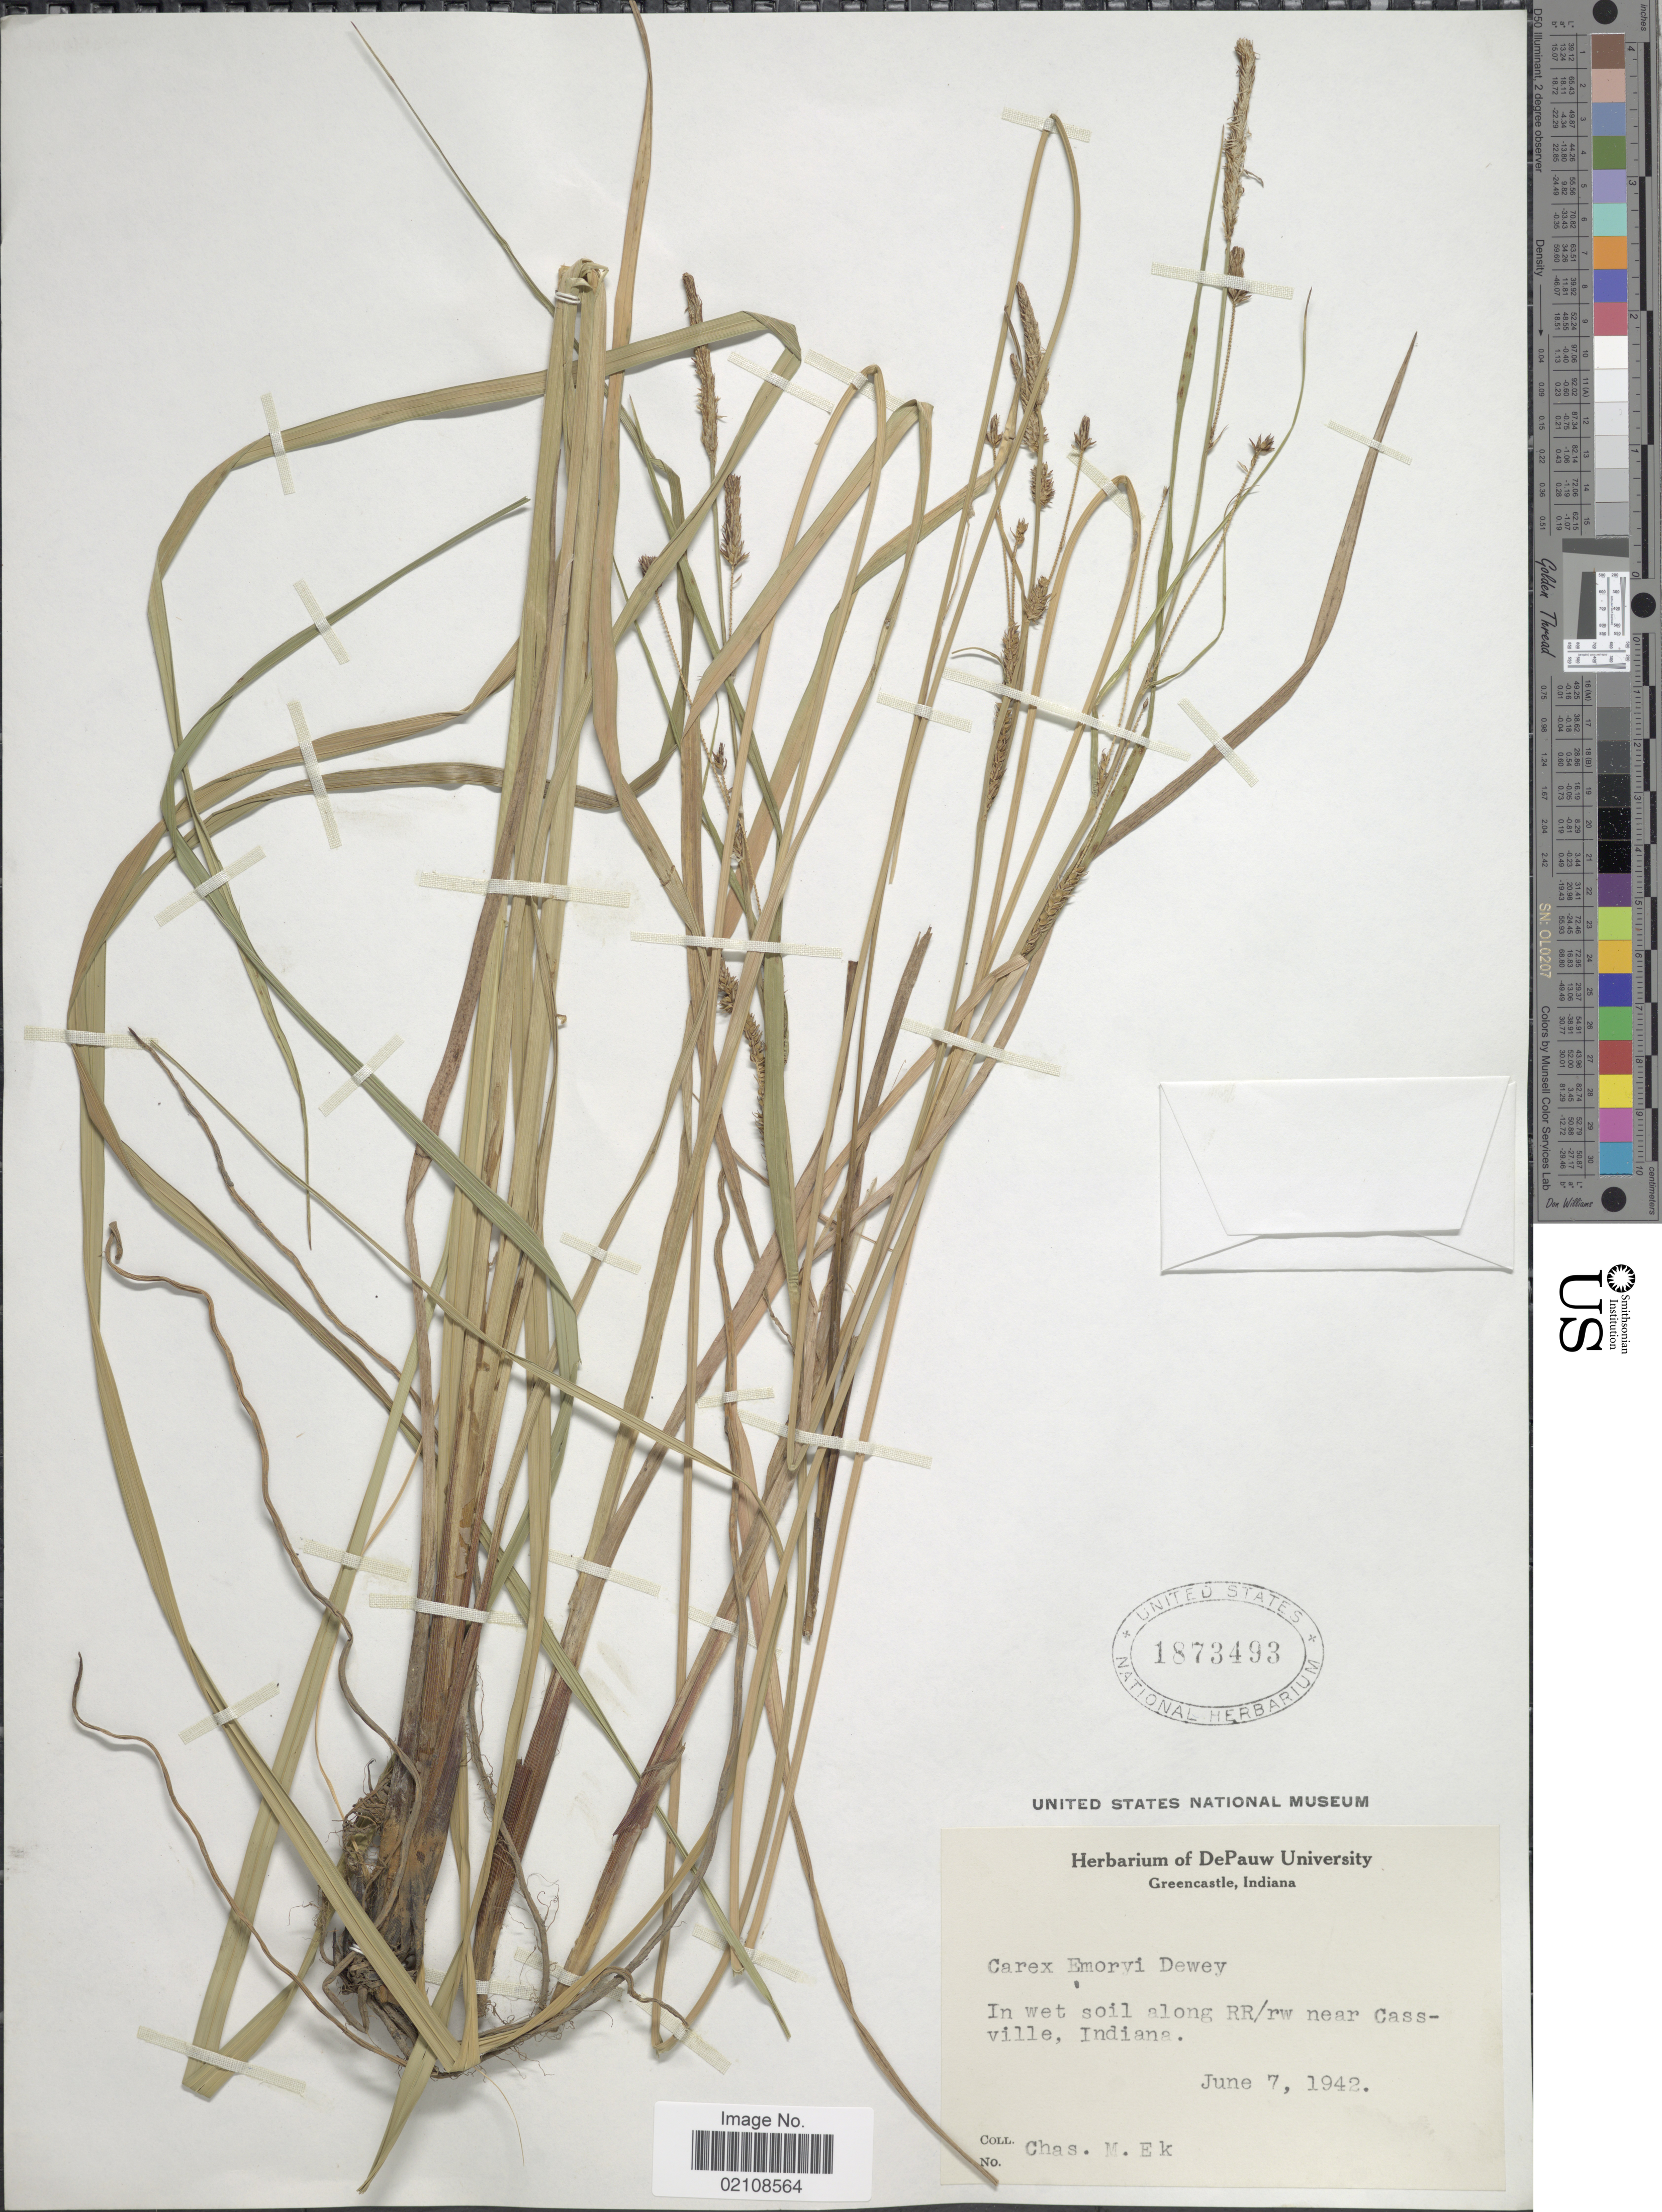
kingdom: Plantae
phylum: Tracheophyta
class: Liliopsida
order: Poales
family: Cyperaceae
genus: Carex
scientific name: Carex emoryi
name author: Dewey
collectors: C. Ek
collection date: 1942-06-07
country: United States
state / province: Indiana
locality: In wet soil along RR/rw near Cassville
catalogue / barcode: US 1873493